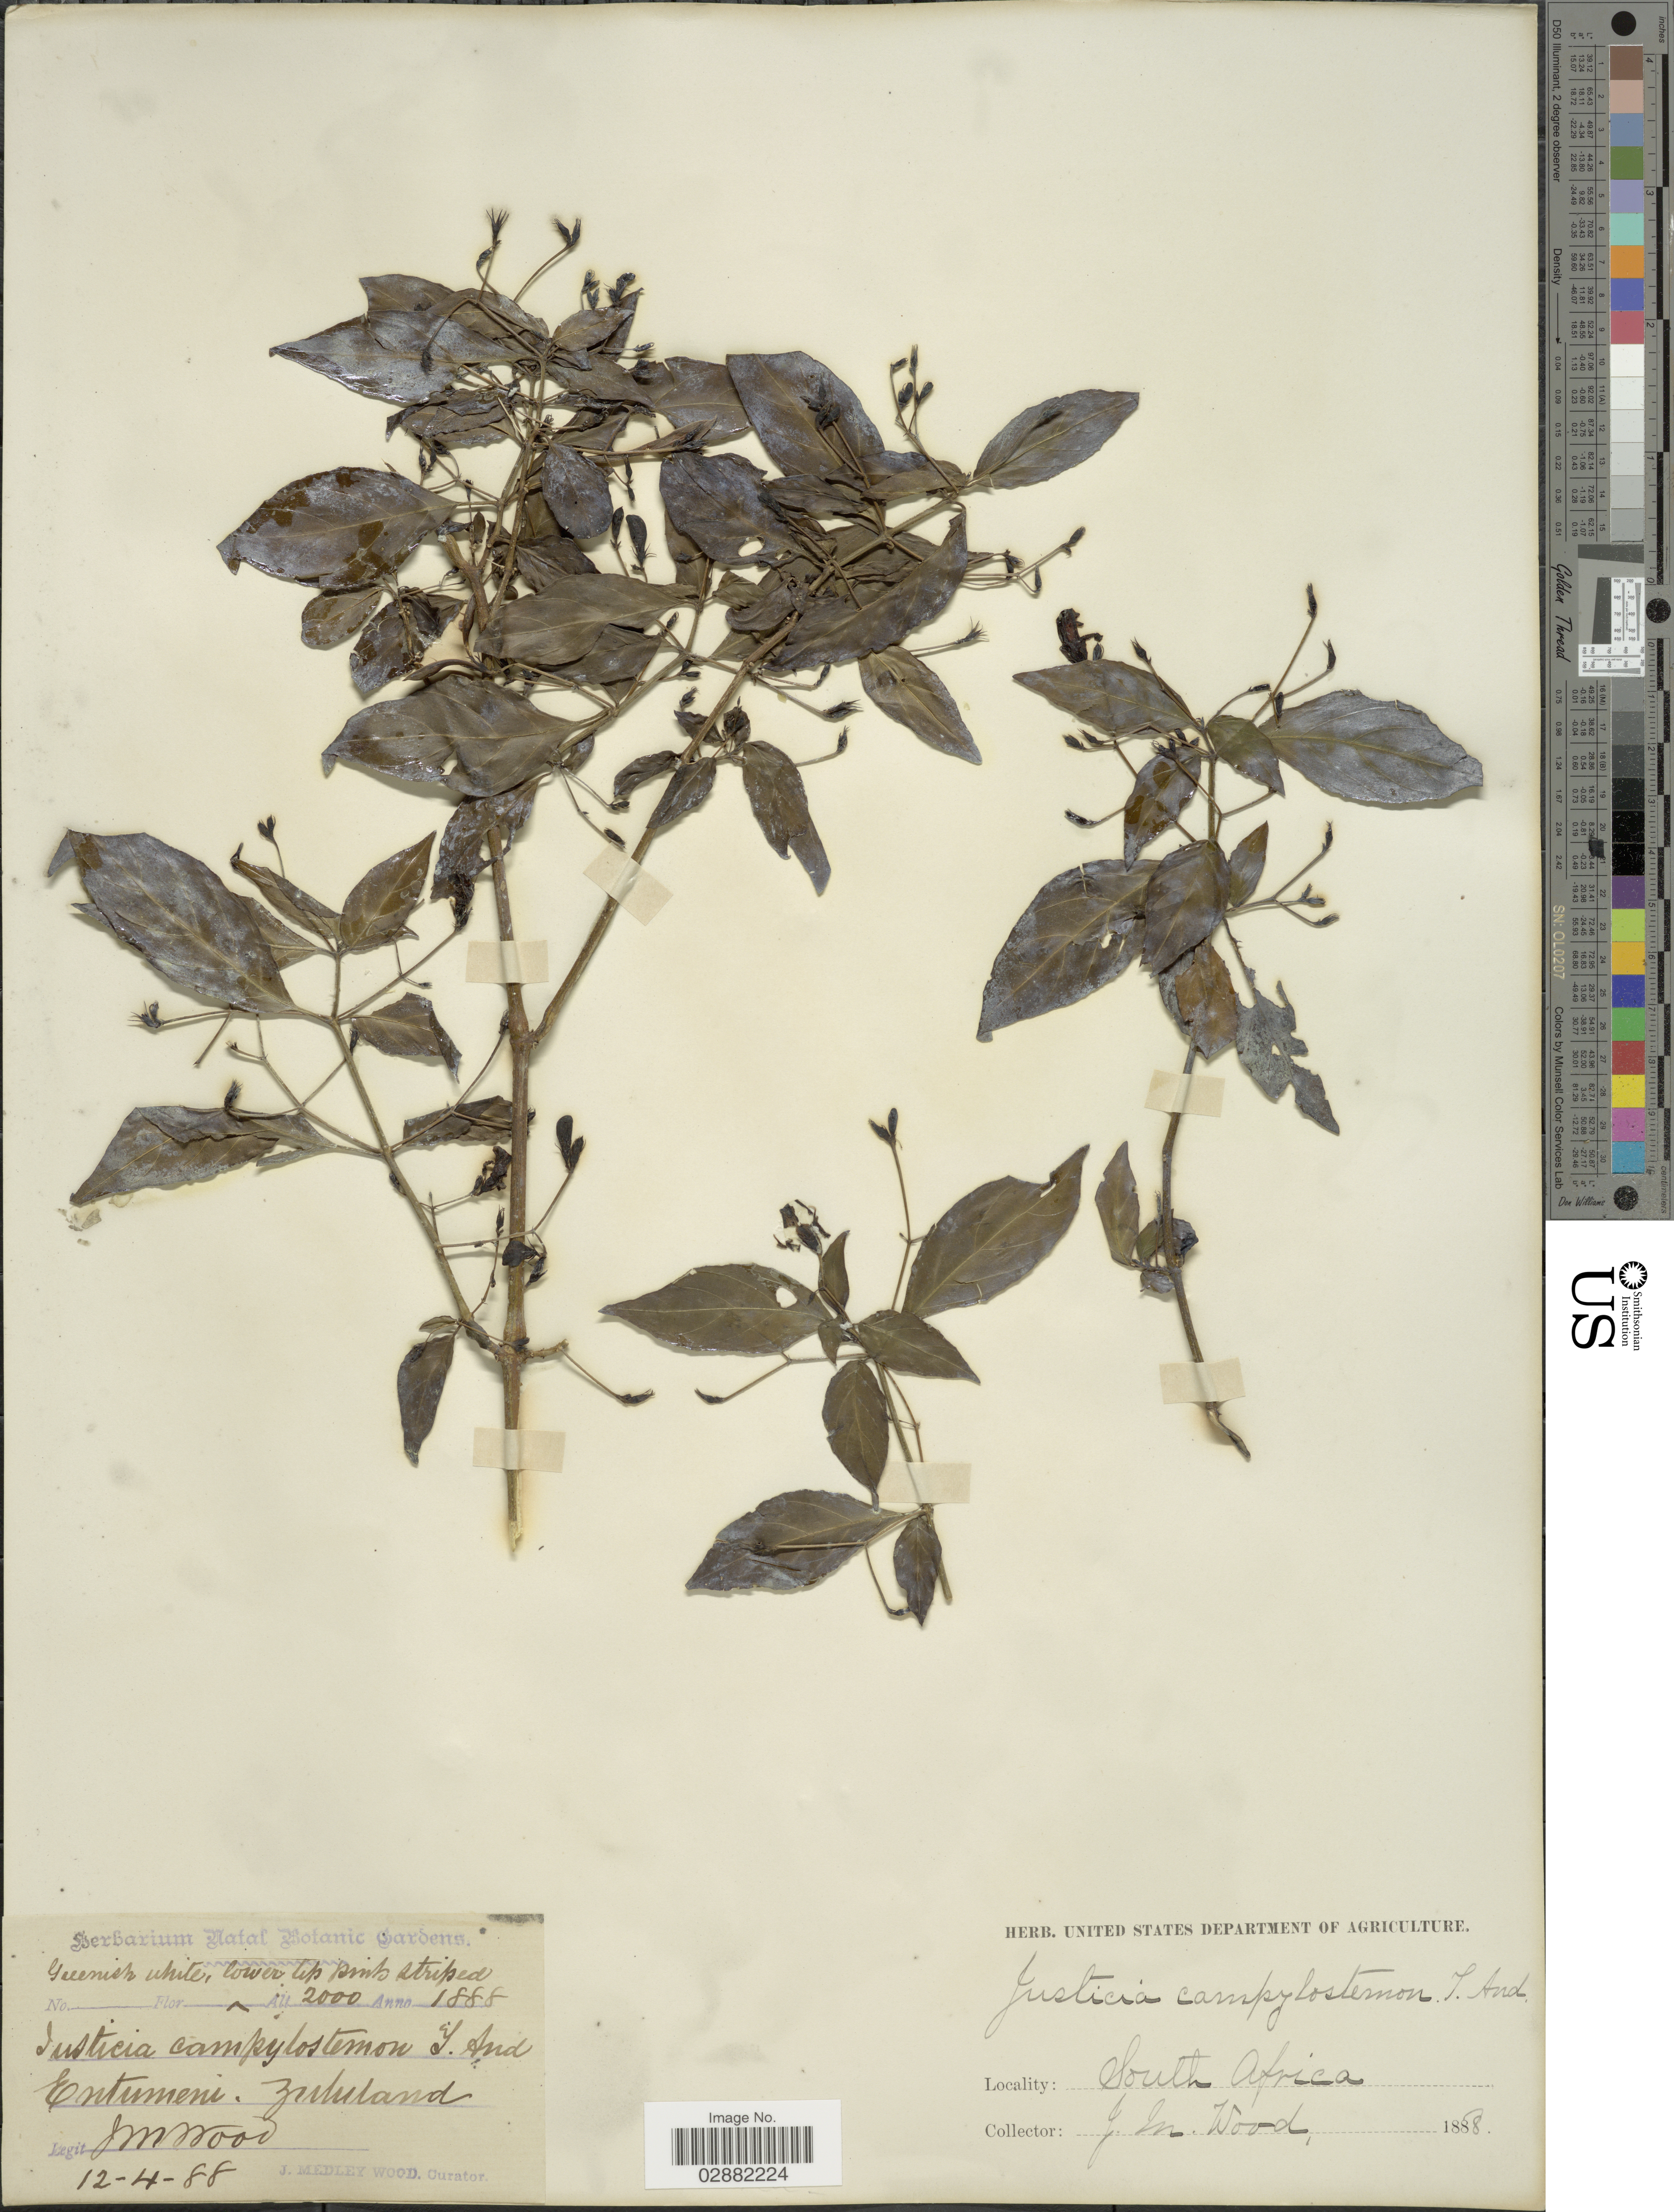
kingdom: Plantae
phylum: Tracheophyta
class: Magnoliopsida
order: Lamiales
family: Acanthaceae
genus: Justicia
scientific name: Justicia campylostemon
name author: T. Anderson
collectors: J. Medley Wood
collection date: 1888-04-12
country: South Africa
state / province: KwaZulu-Natal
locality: Entumeni. Zululand.